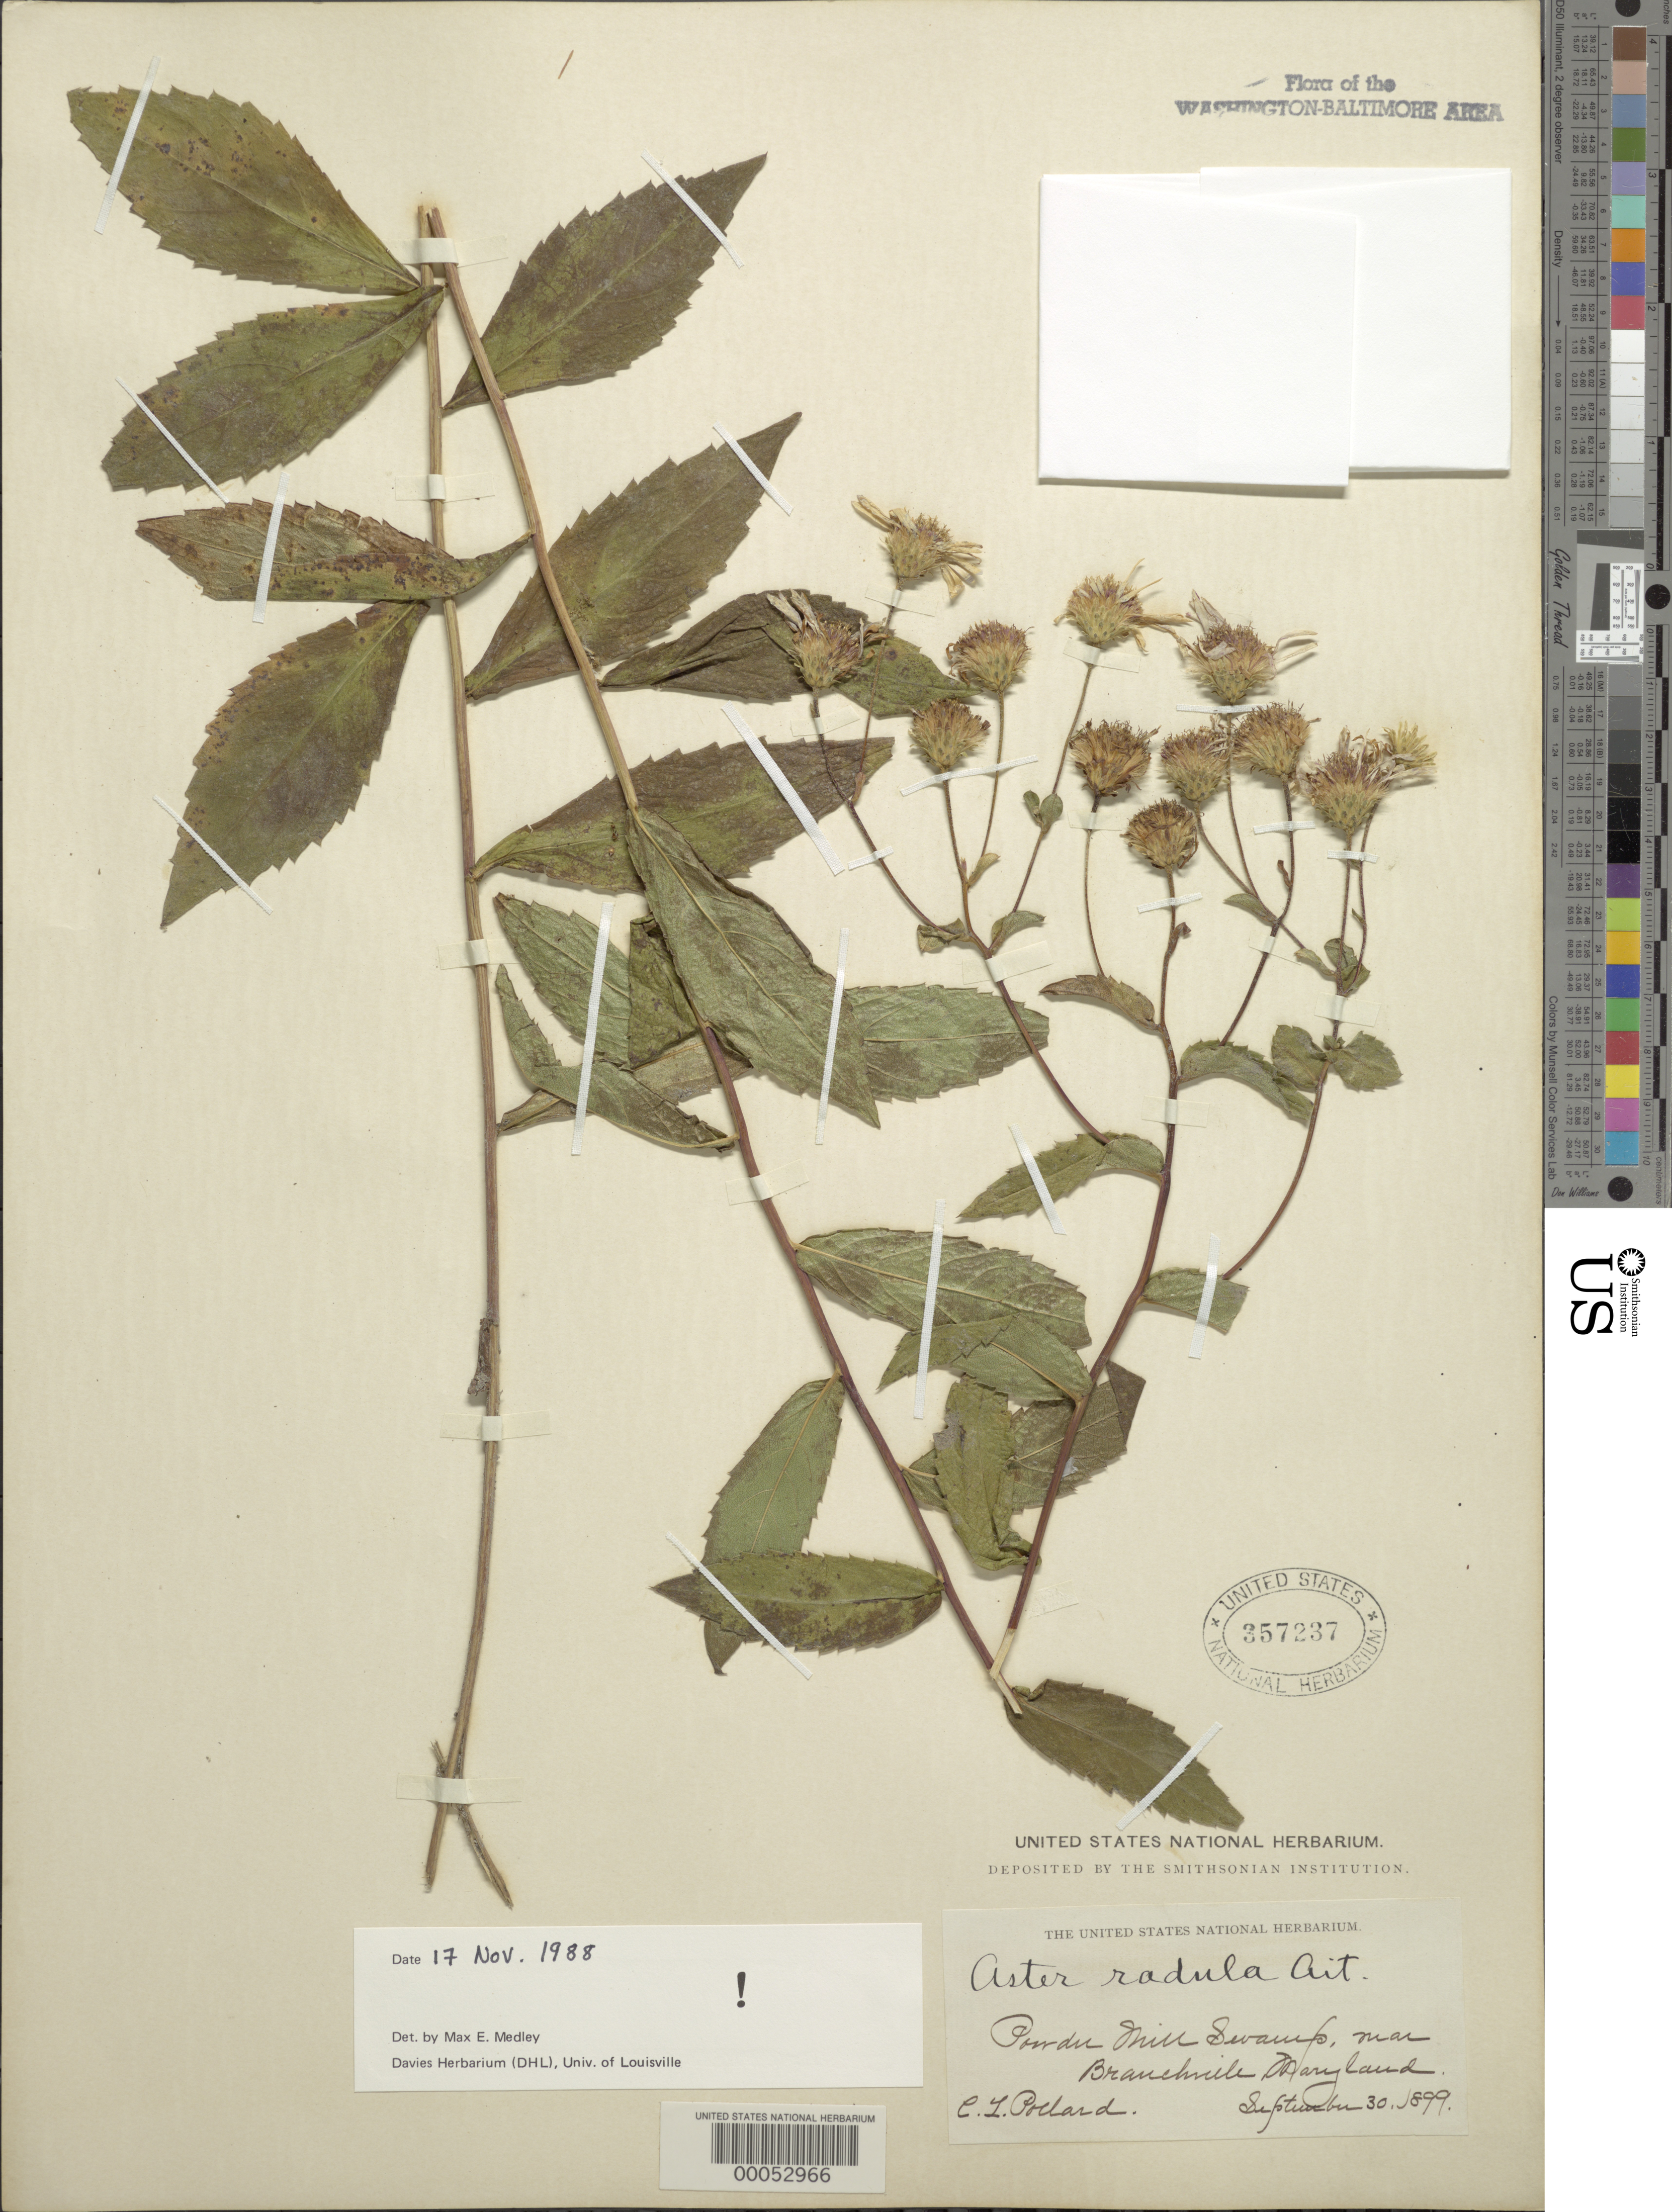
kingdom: Plantae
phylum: Tracheophyta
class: Magnoliopsida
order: Asterales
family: Asteraceae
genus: Eurybia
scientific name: Eurybia radula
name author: (Aiton) G.L. Nesom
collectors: C. L. Pollard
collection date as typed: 30 Sep 1899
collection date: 1899-09-30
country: United States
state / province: Maryland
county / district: Prince George's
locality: Powdermill Swamp near Beltsville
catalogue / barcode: US 357237